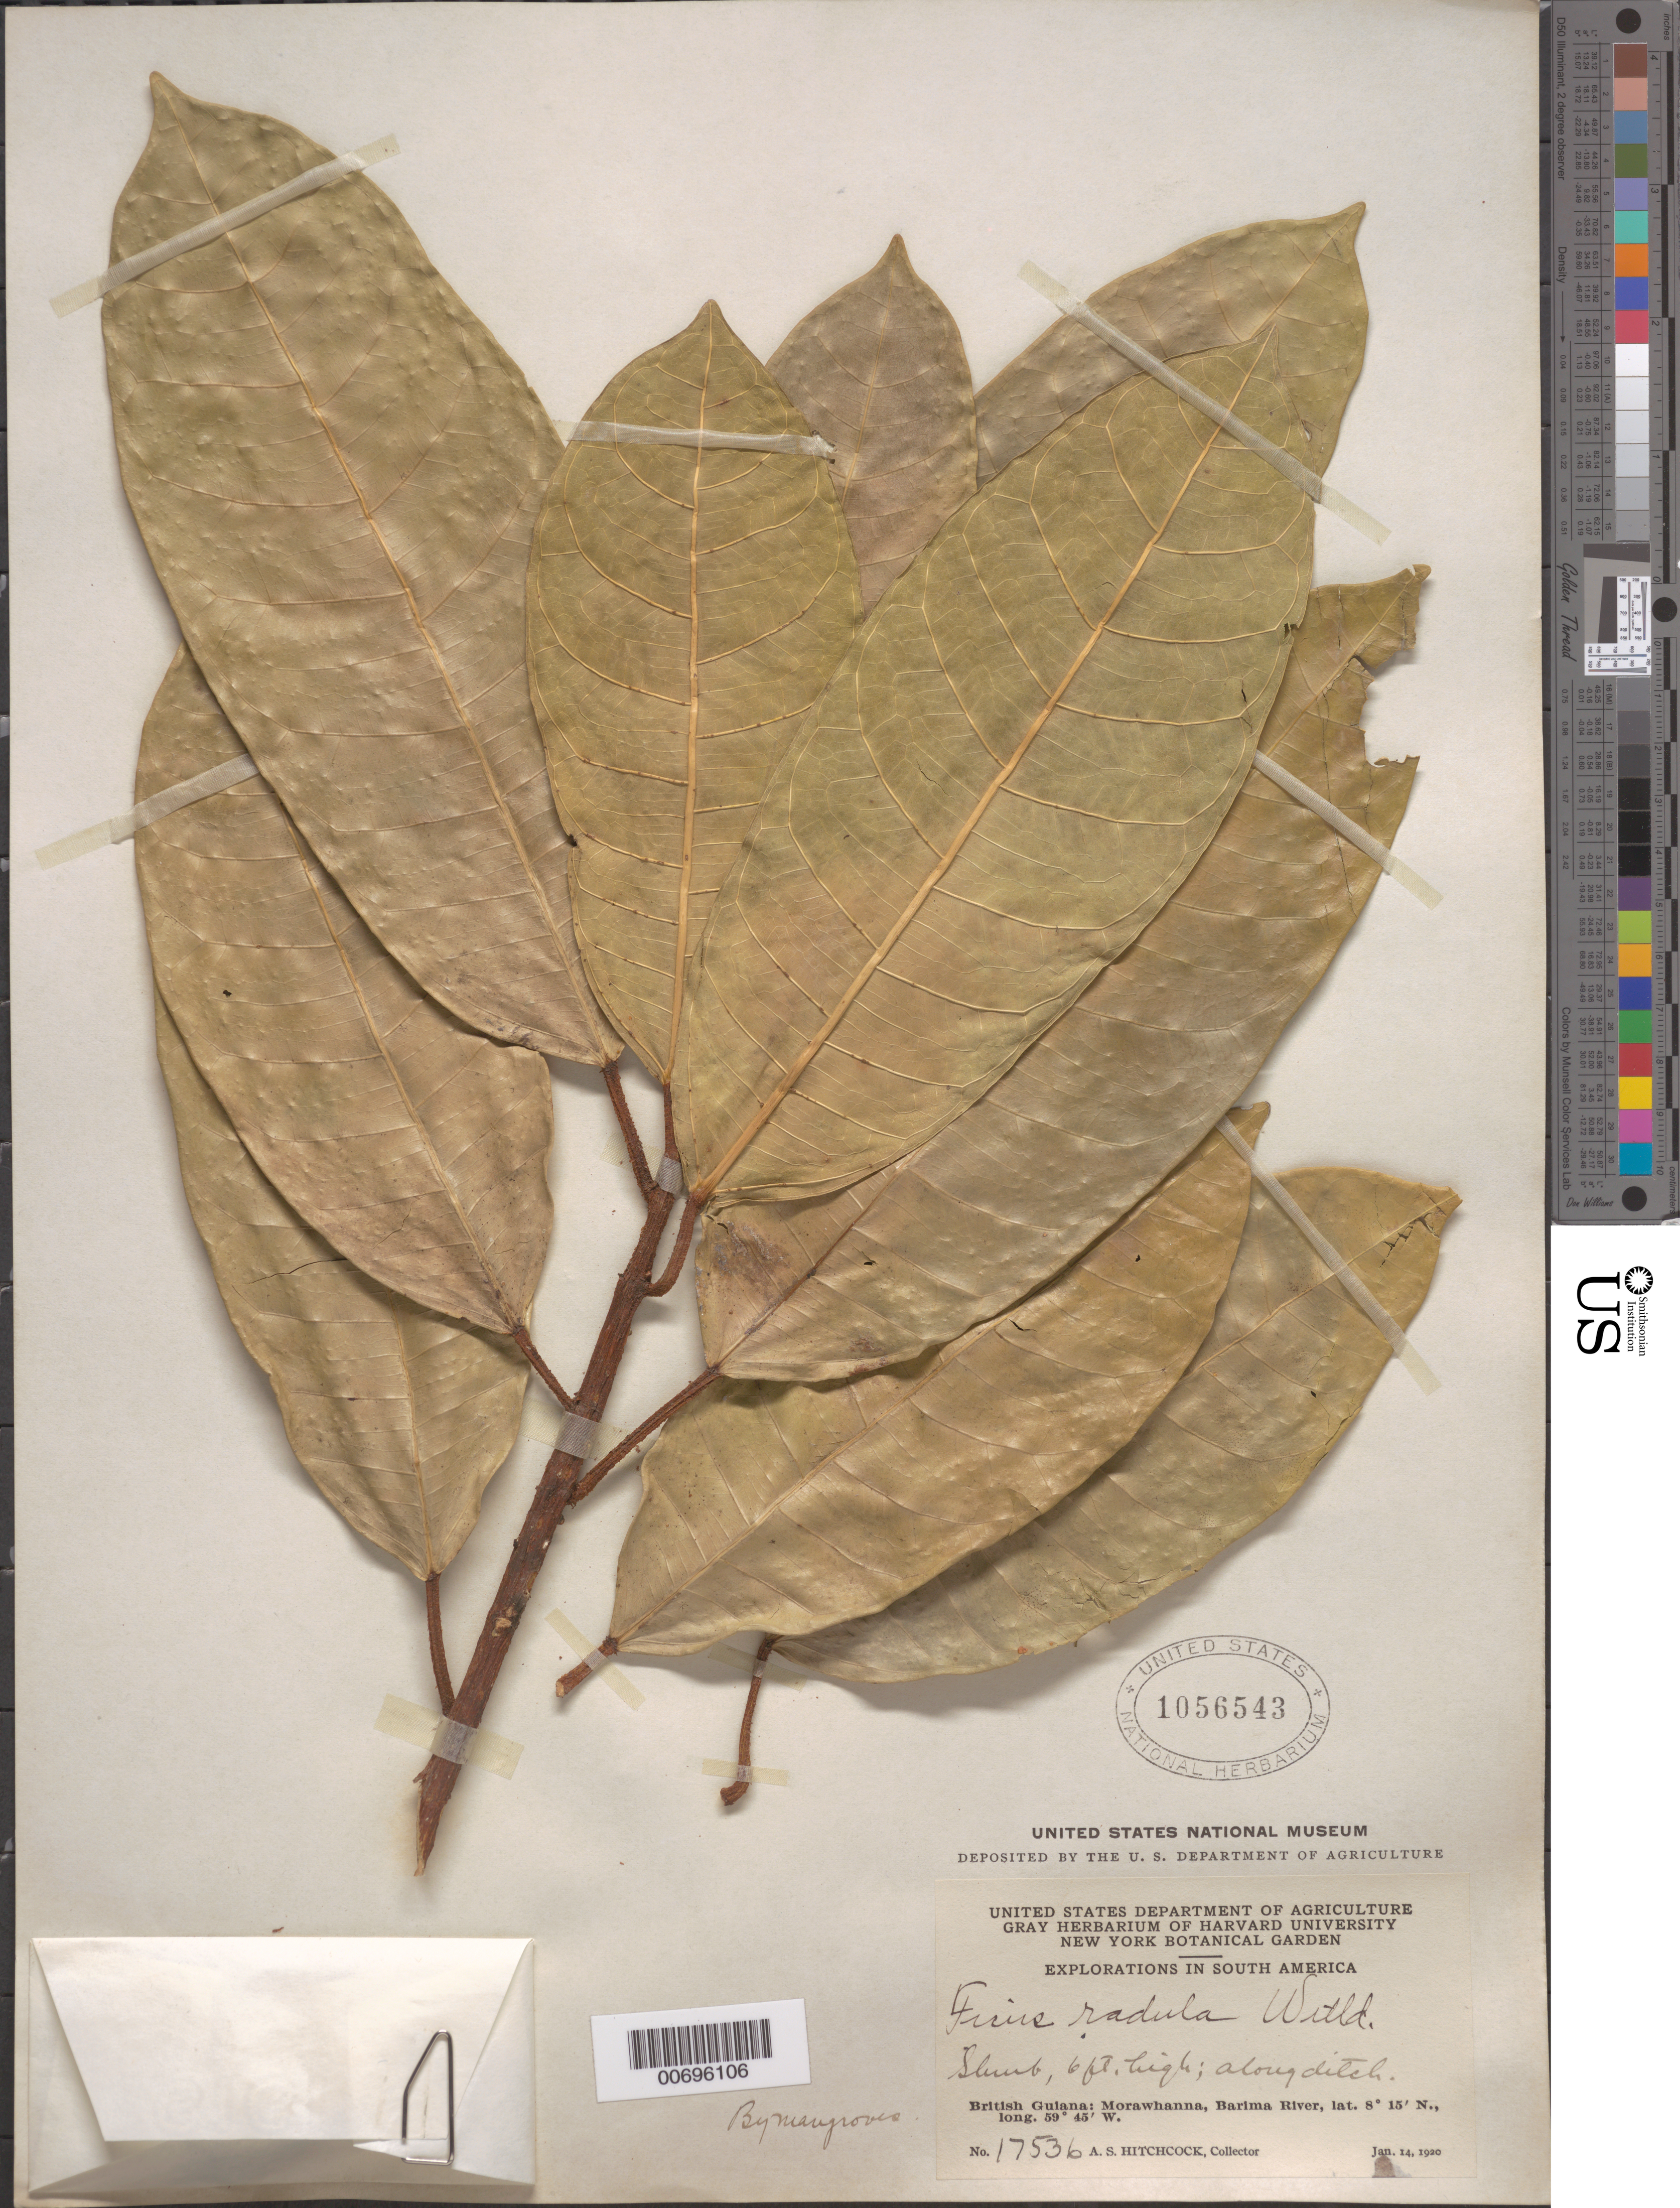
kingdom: Plantae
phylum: Tracheophyta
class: Magnoliopsida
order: Rosales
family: Moraceae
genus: Ficus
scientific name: Ficus radula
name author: Humb. & Bonpl. ex Willd.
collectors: A. S. Hitchcock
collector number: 17536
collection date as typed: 14-Jan-20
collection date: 1920-01-14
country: Guyana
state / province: Barima-Waini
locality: Morawhanna, vic., Barima R.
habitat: By mangroves, along ditch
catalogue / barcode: US 1056543